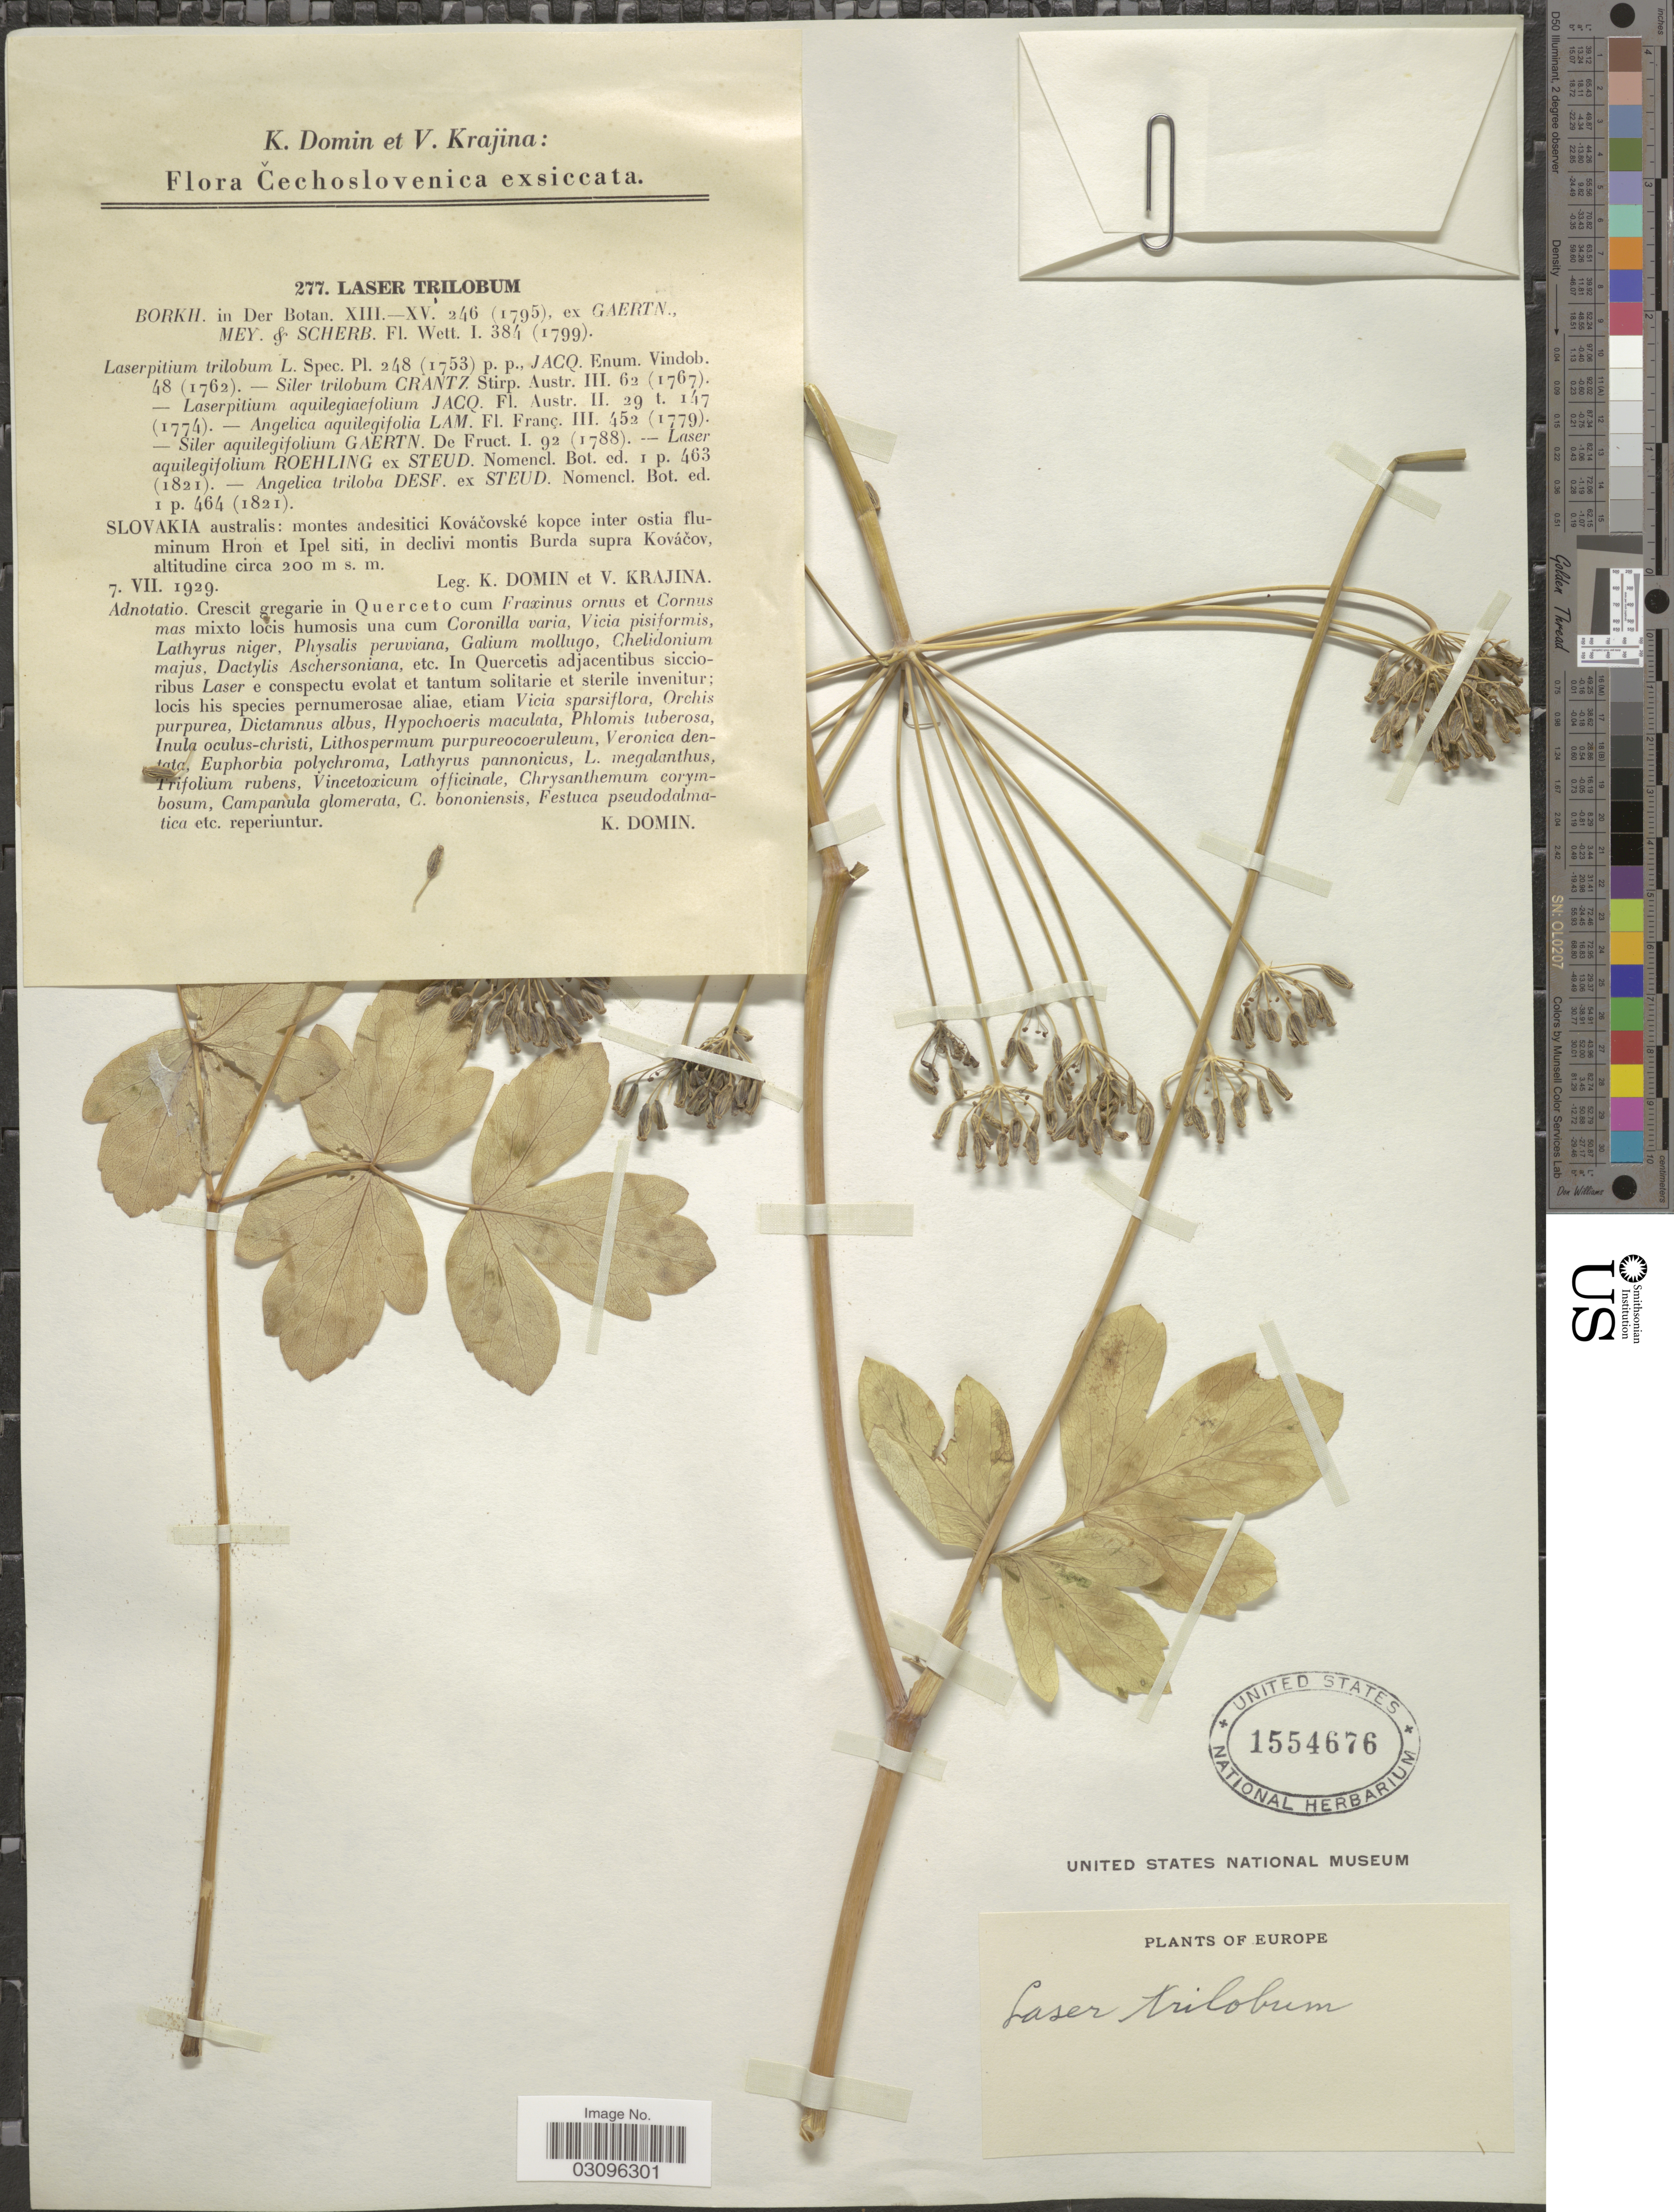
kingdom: Plantae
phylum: Tracheophyta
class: Magnoliopsida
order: Apiales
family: Apiaceae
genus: Laserpitium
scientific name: Laserpitium trilobum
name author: L.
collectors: K. Domin & V. Krajina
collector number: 277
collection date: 1929-07-07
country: Slovakia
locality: Slovakia australis: montis andesitica Kováčovské Kopce inter ostia fluminum Hron + Ipel siti, in declivi montis Burda supra Kováčov.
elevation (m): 200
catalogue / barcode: US 1554676